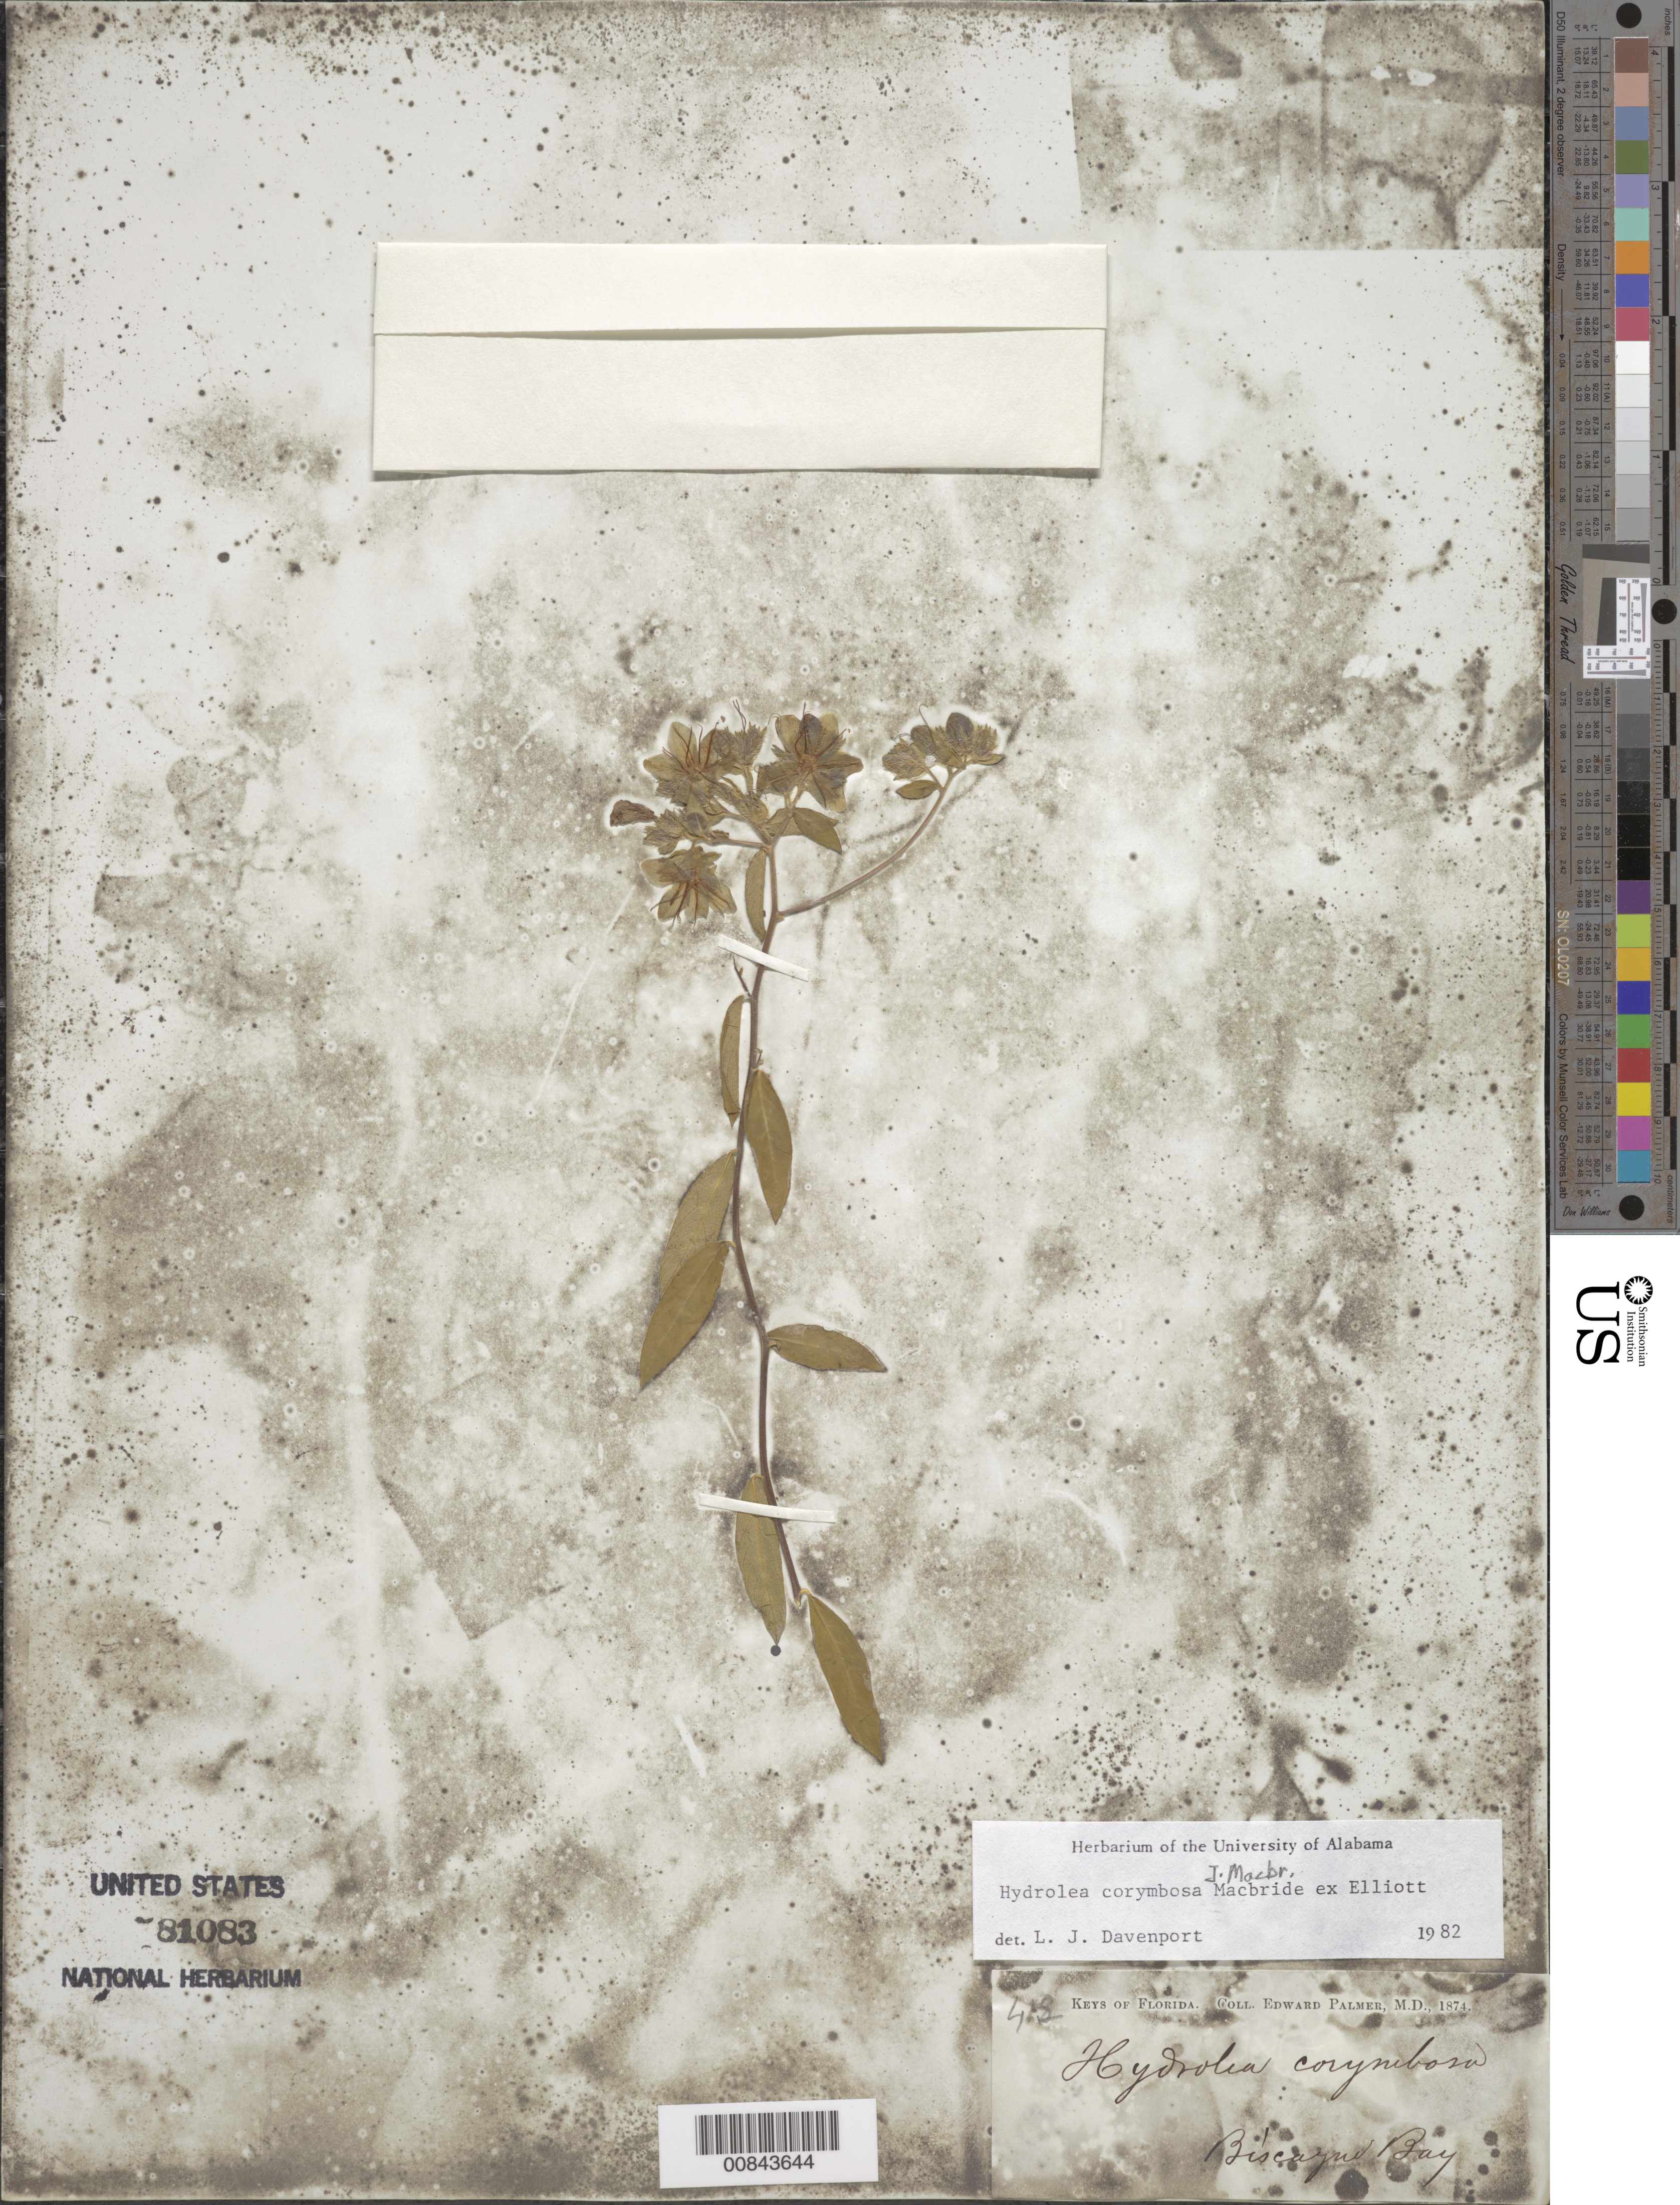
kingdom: Plantae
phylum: Tracheophyta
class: Magnoliopsida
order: Solanales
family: Hydroleaceae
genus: Hydrolea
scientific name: Hydrolea corymbosa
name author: J. Macbr. ex Elliott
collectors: E. Palmer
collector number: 418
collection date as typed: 1874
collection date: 1874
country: United States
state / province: Florida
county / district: Miami-Dade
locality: Biscayne Bay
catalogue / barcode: US 81083